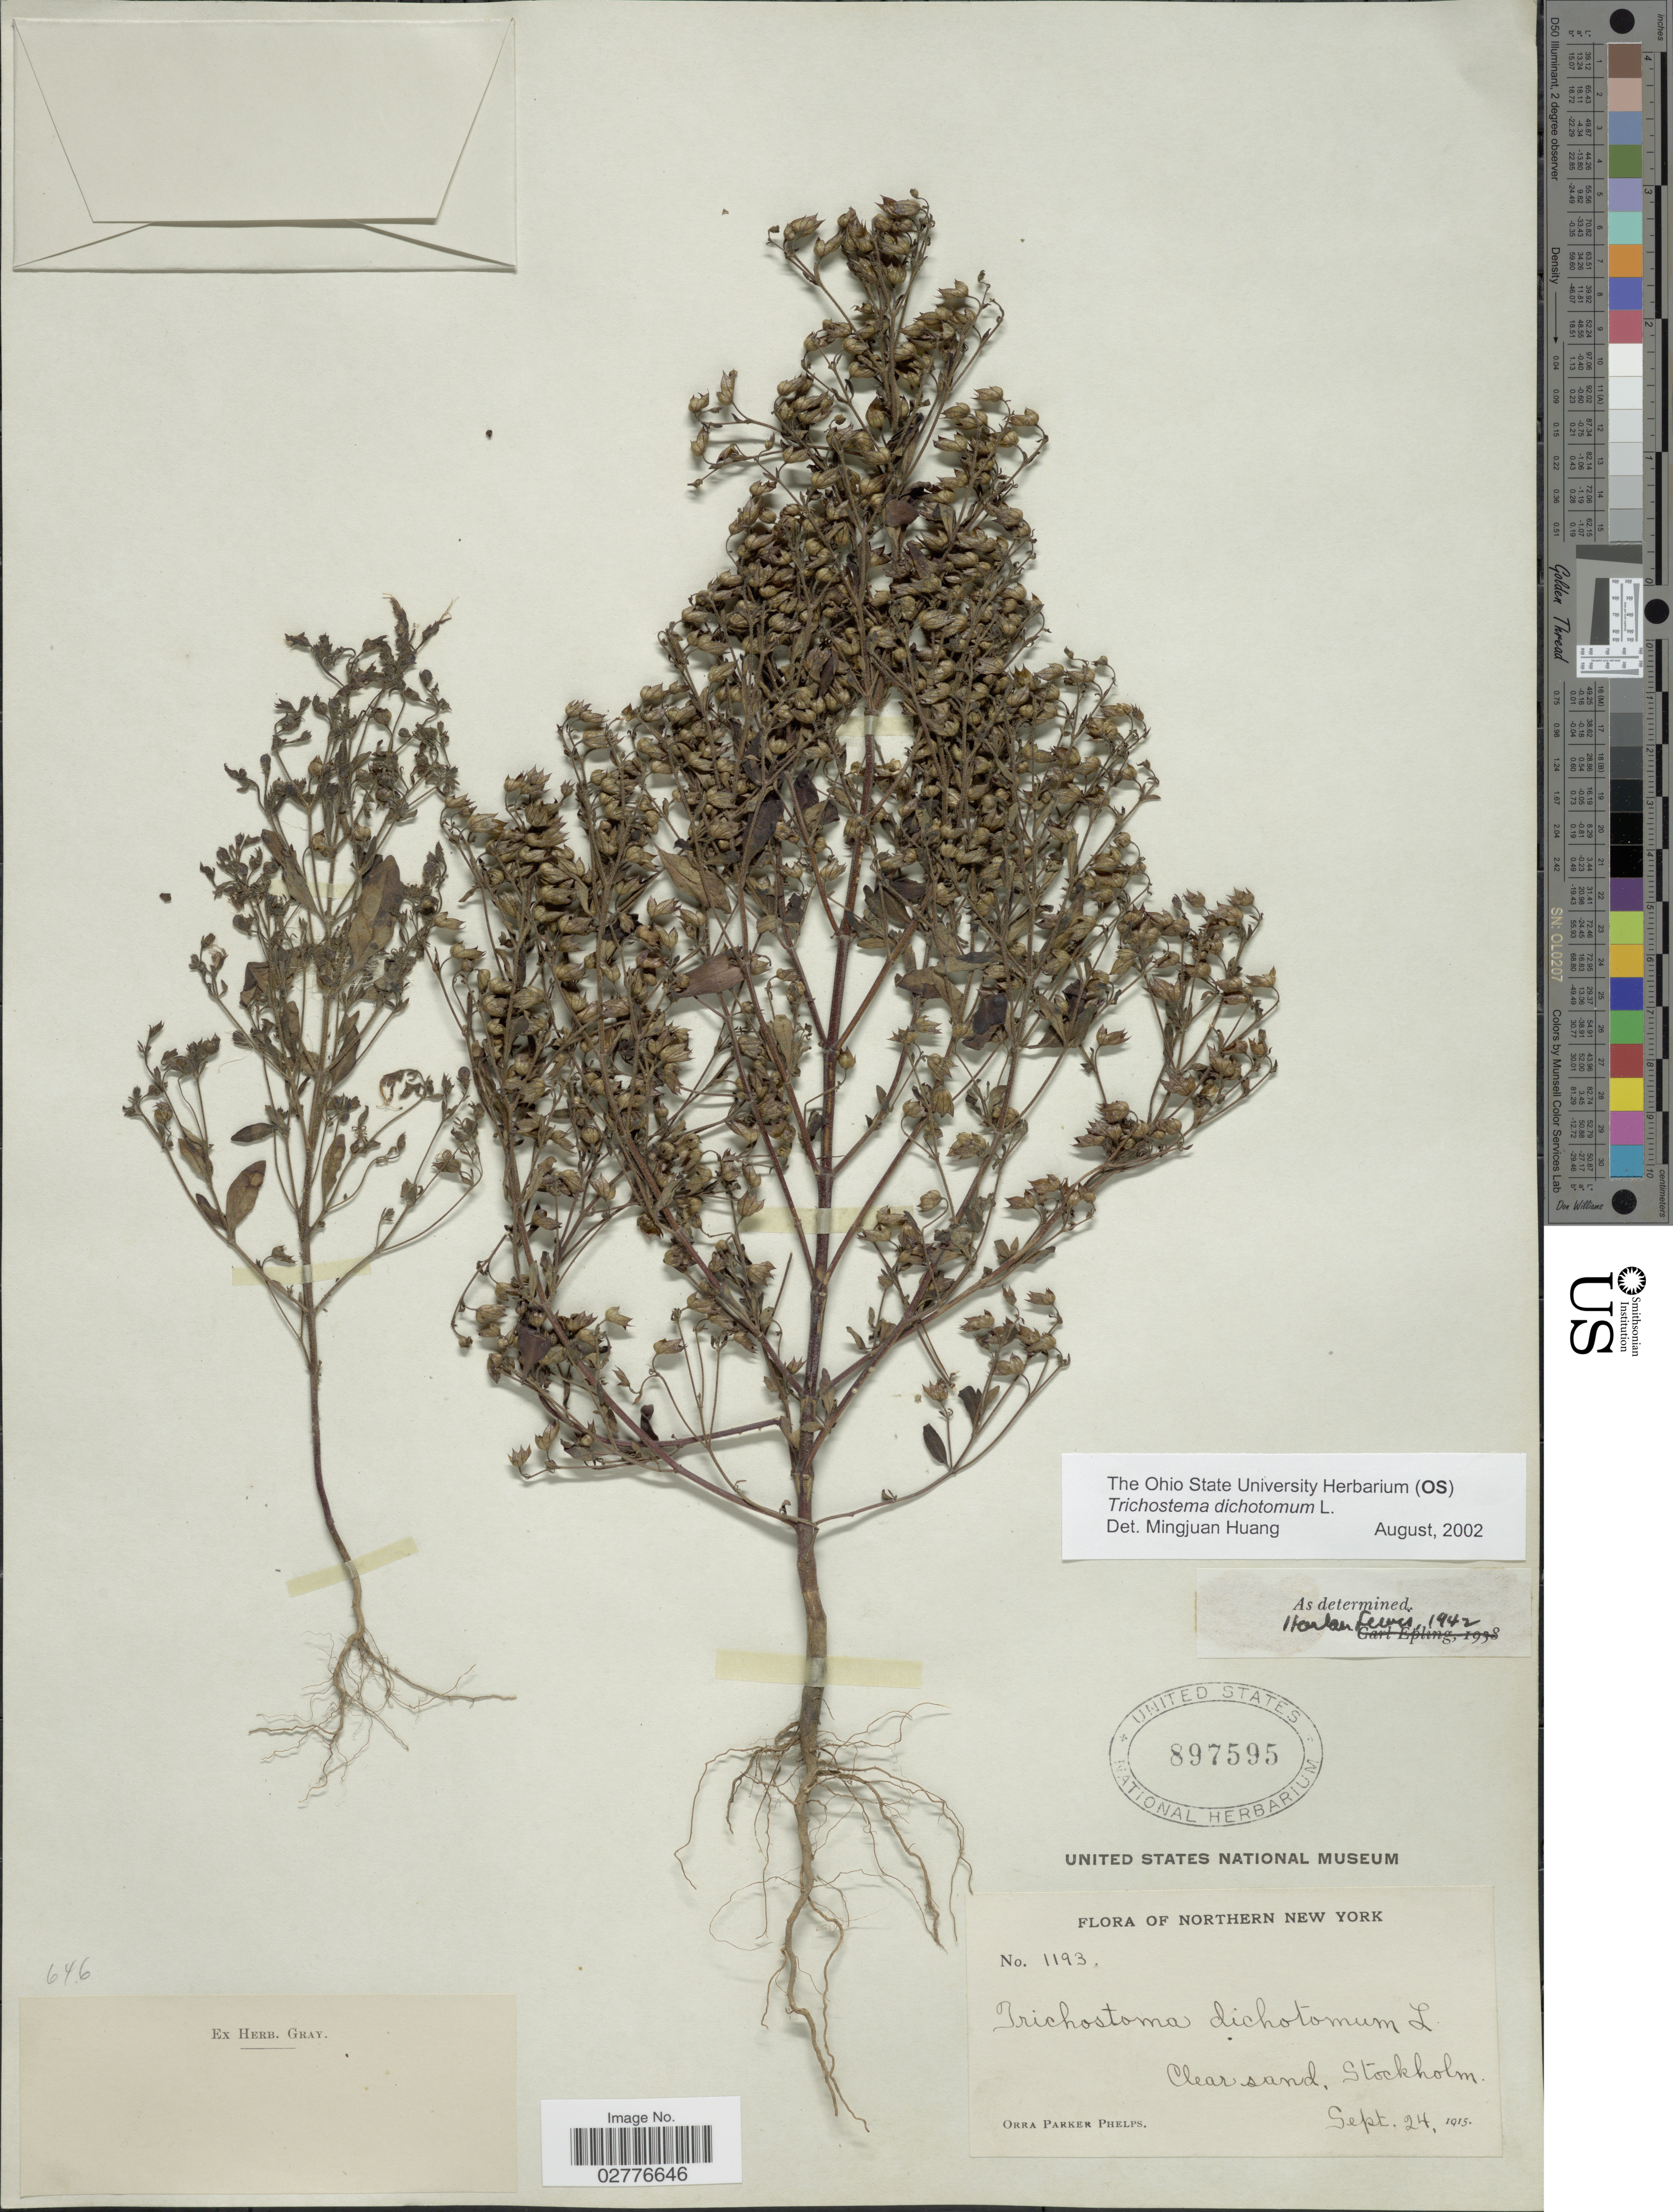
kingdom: Plantae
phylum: Tracheophyta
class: Magnoliopsida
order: Lamiales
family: Lamiaceae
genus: Trichostema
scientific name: Trichostema dichotomum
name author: L.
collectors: O. P. Phelps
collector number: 1193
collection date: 1915-09-24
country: United States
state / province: New York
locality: Northern New York. Clear sand, Stockholm.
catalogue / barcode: US 897595